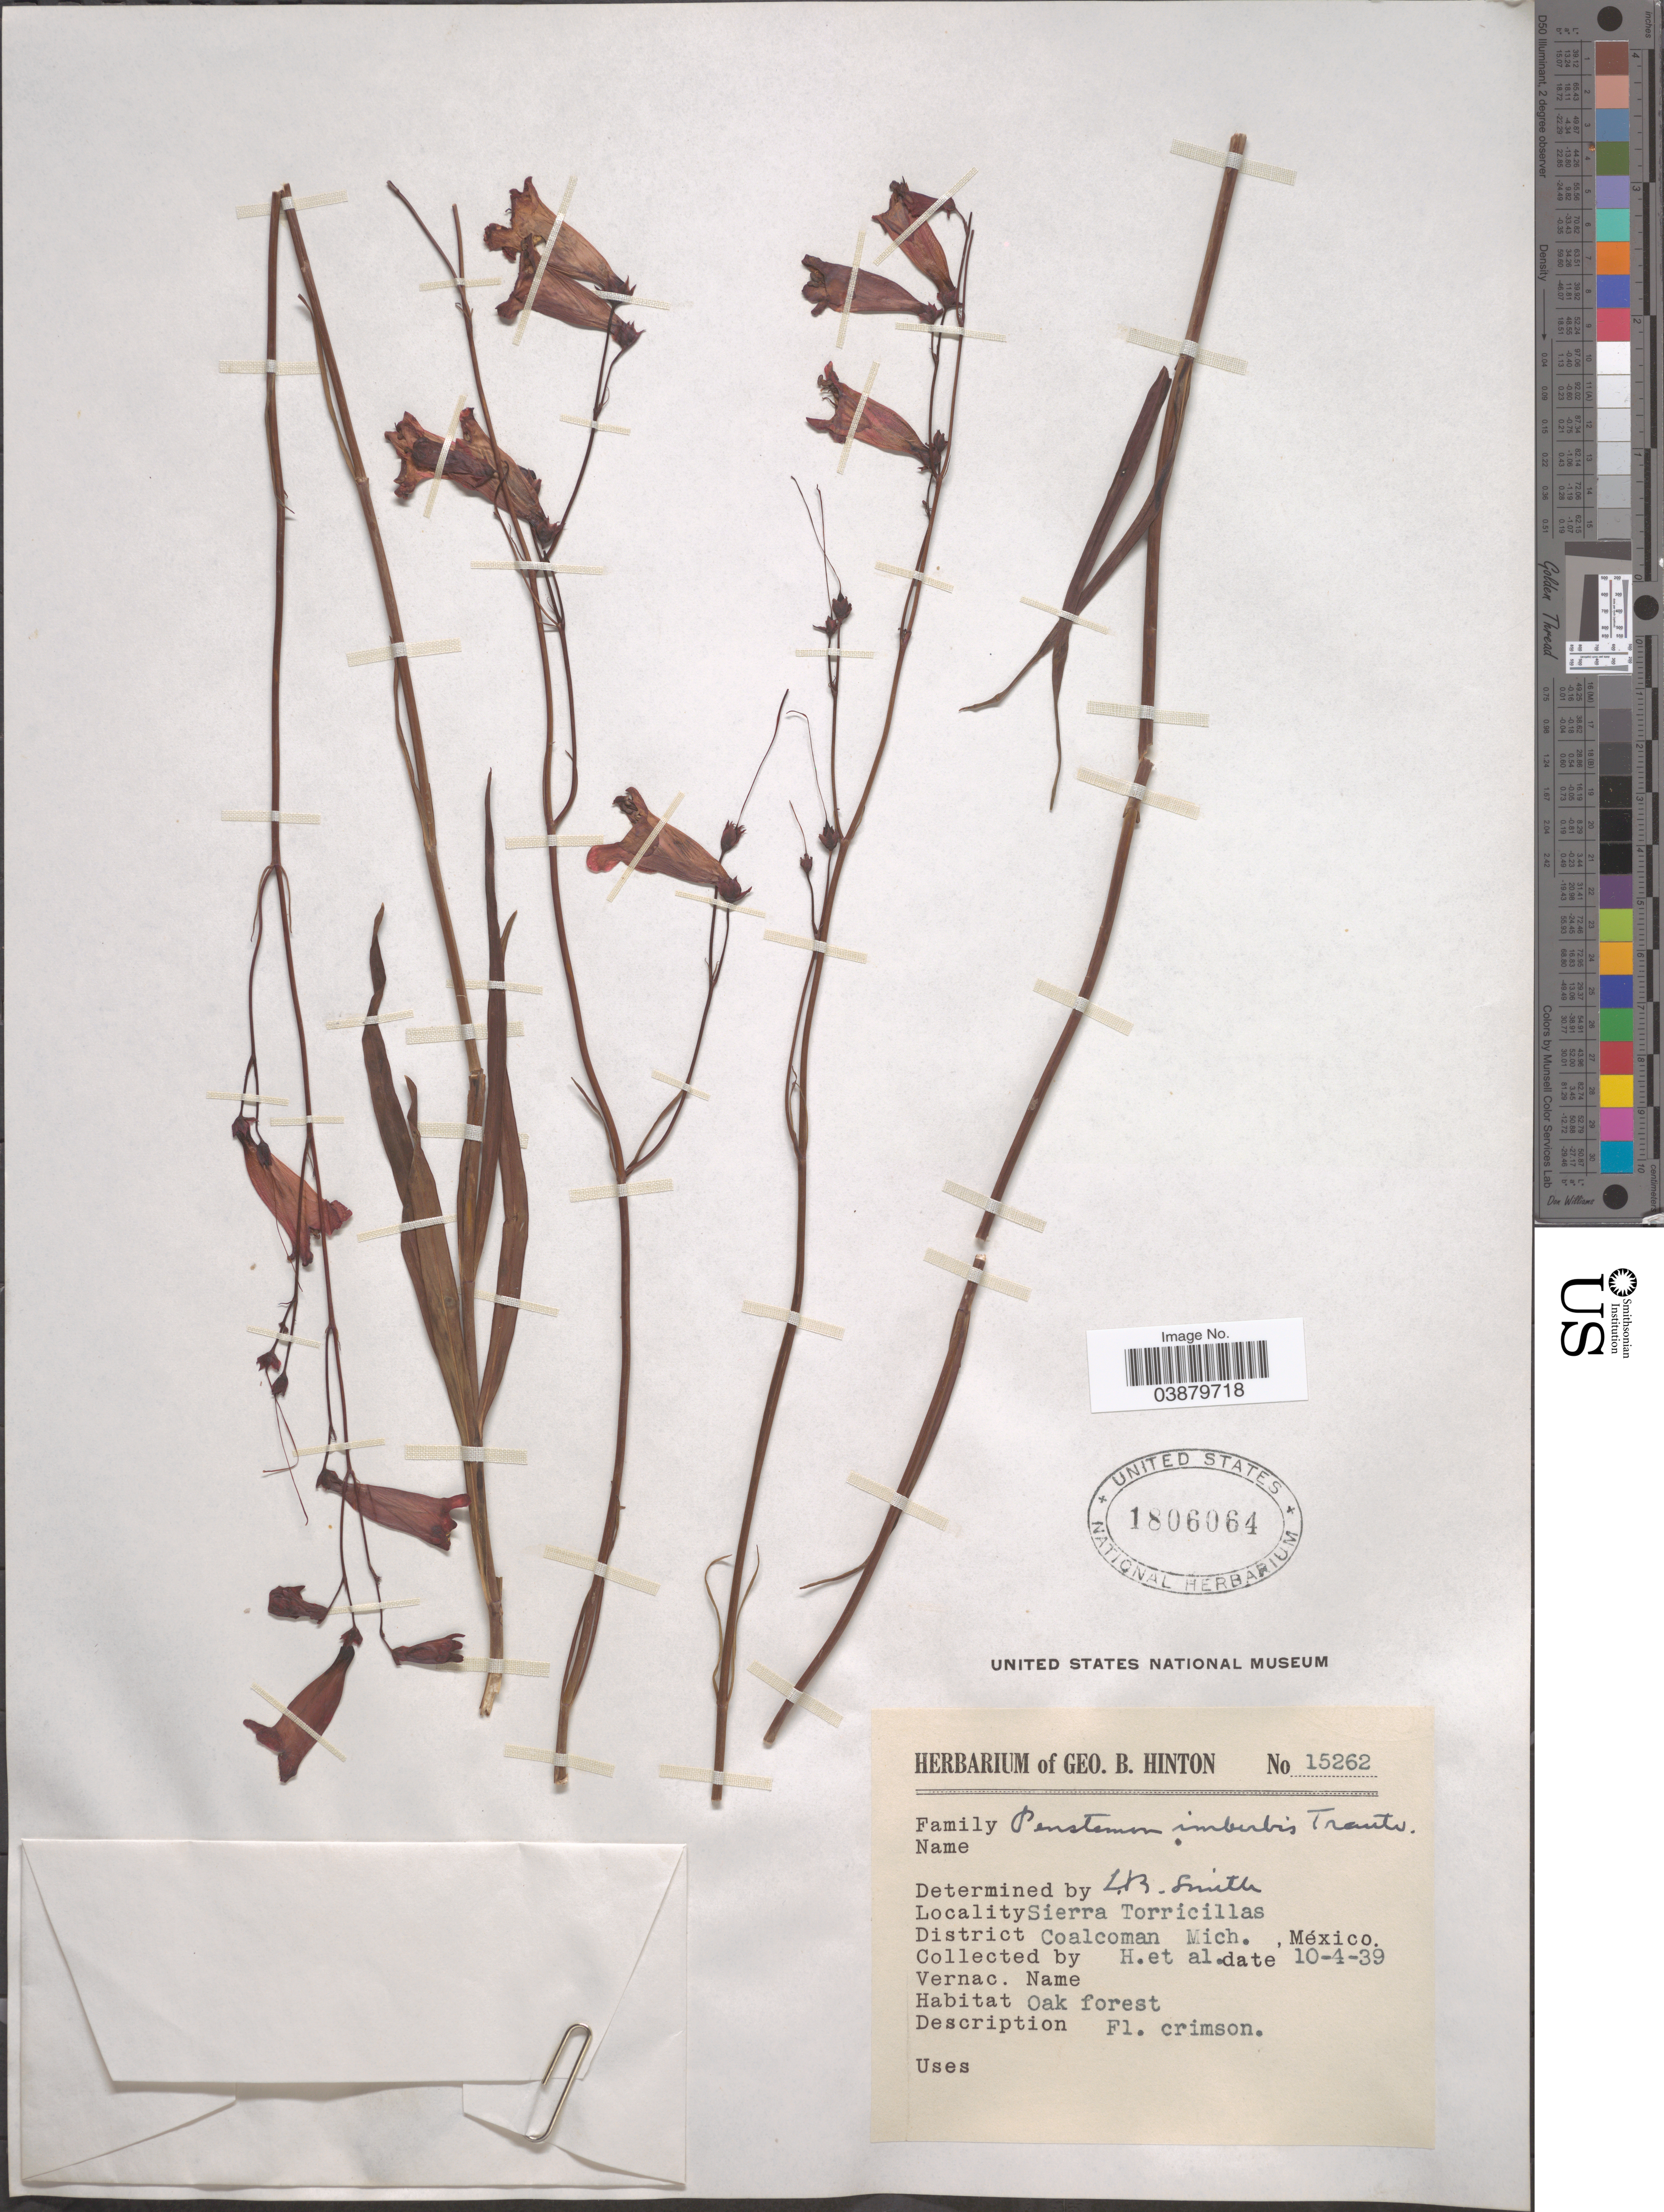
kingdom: Plantae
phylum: Tracheophyta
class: Magnoliopsida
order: Lamiales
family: Plantaginaceae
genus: Penstemon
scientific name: Penstemon imberbis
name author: (Kunth) Trautv.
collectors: G. B. Hinton & et al.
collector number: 15262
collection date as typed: Transcribed d/m/y: 10/4/39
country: Mexico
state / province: Michoacán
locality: Sierra Torricillas. District Coalcoman.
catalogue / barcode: US 1806064